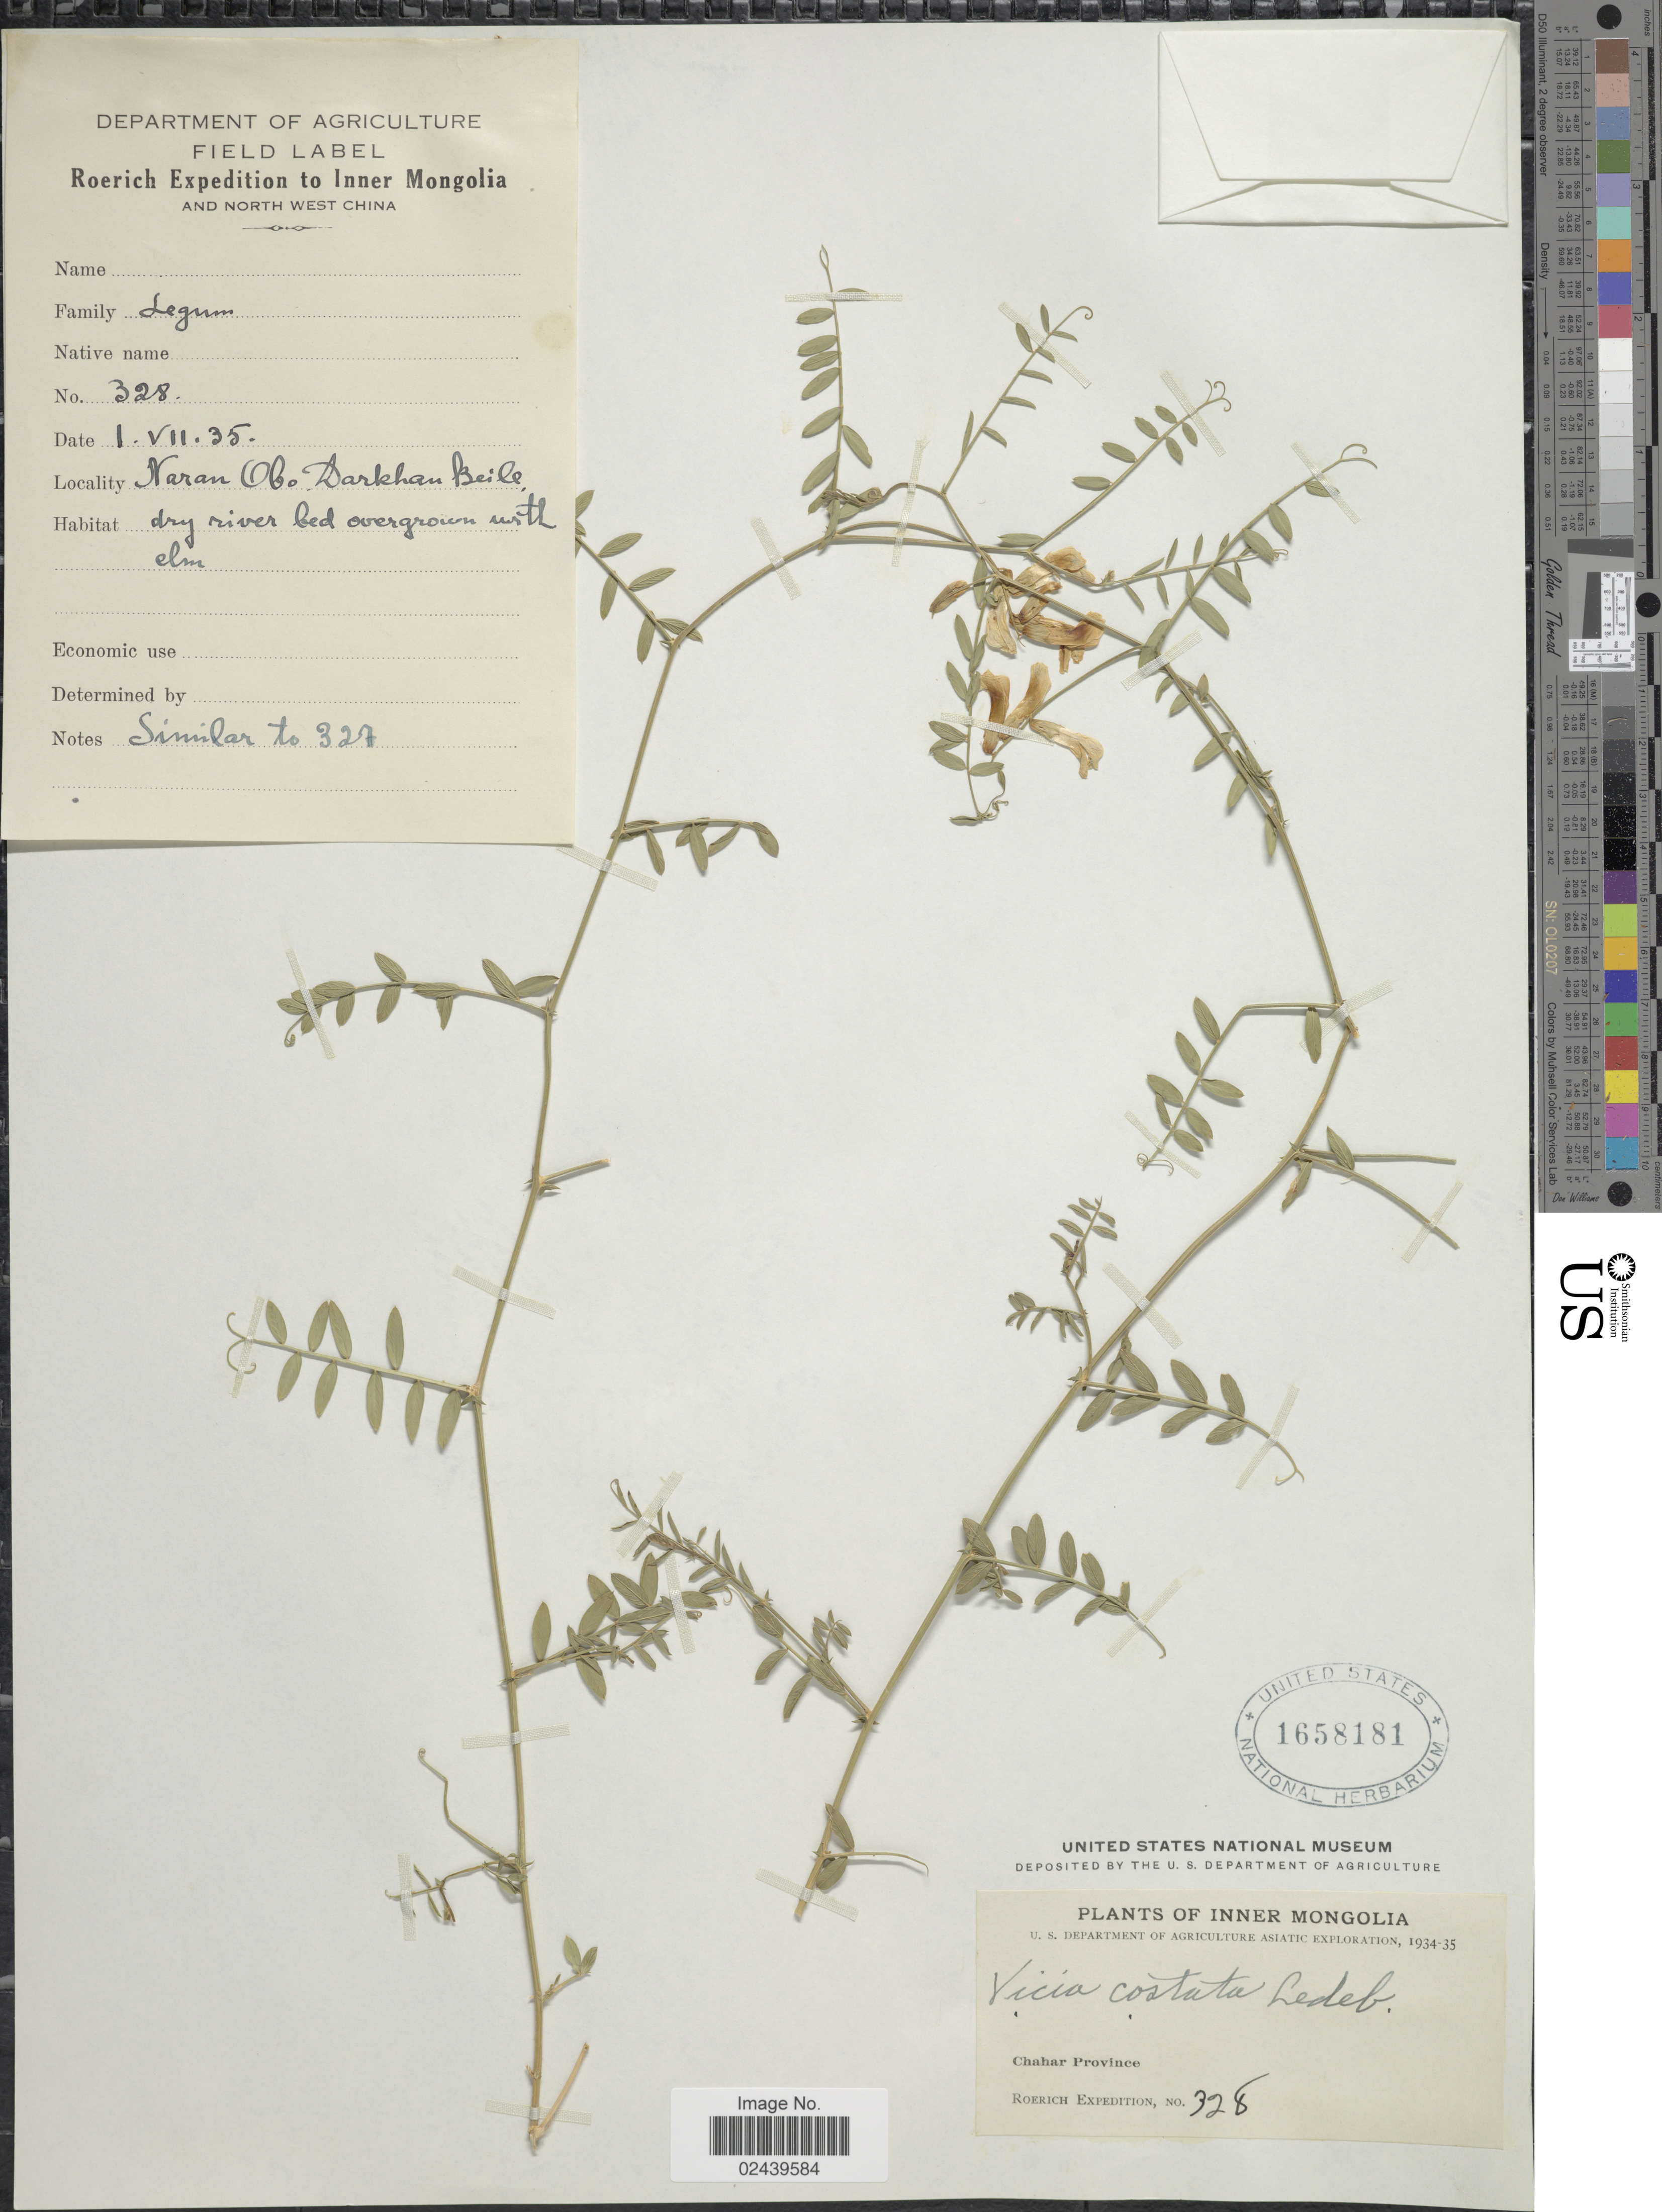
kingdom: Plantae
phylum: Tracheophyta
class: Magnoliopsida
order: Fabales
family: Fabaceae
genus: Vicia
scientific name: Vicia costata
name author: Ledeb.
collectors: Roerich Expedition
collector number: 328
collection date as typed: Transcribed d/m/y: 1/7/35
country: China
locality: Inner Mongolia and north west China. Chahar Province, Naran obo. Darkhan Beile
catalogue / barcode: US 1658181